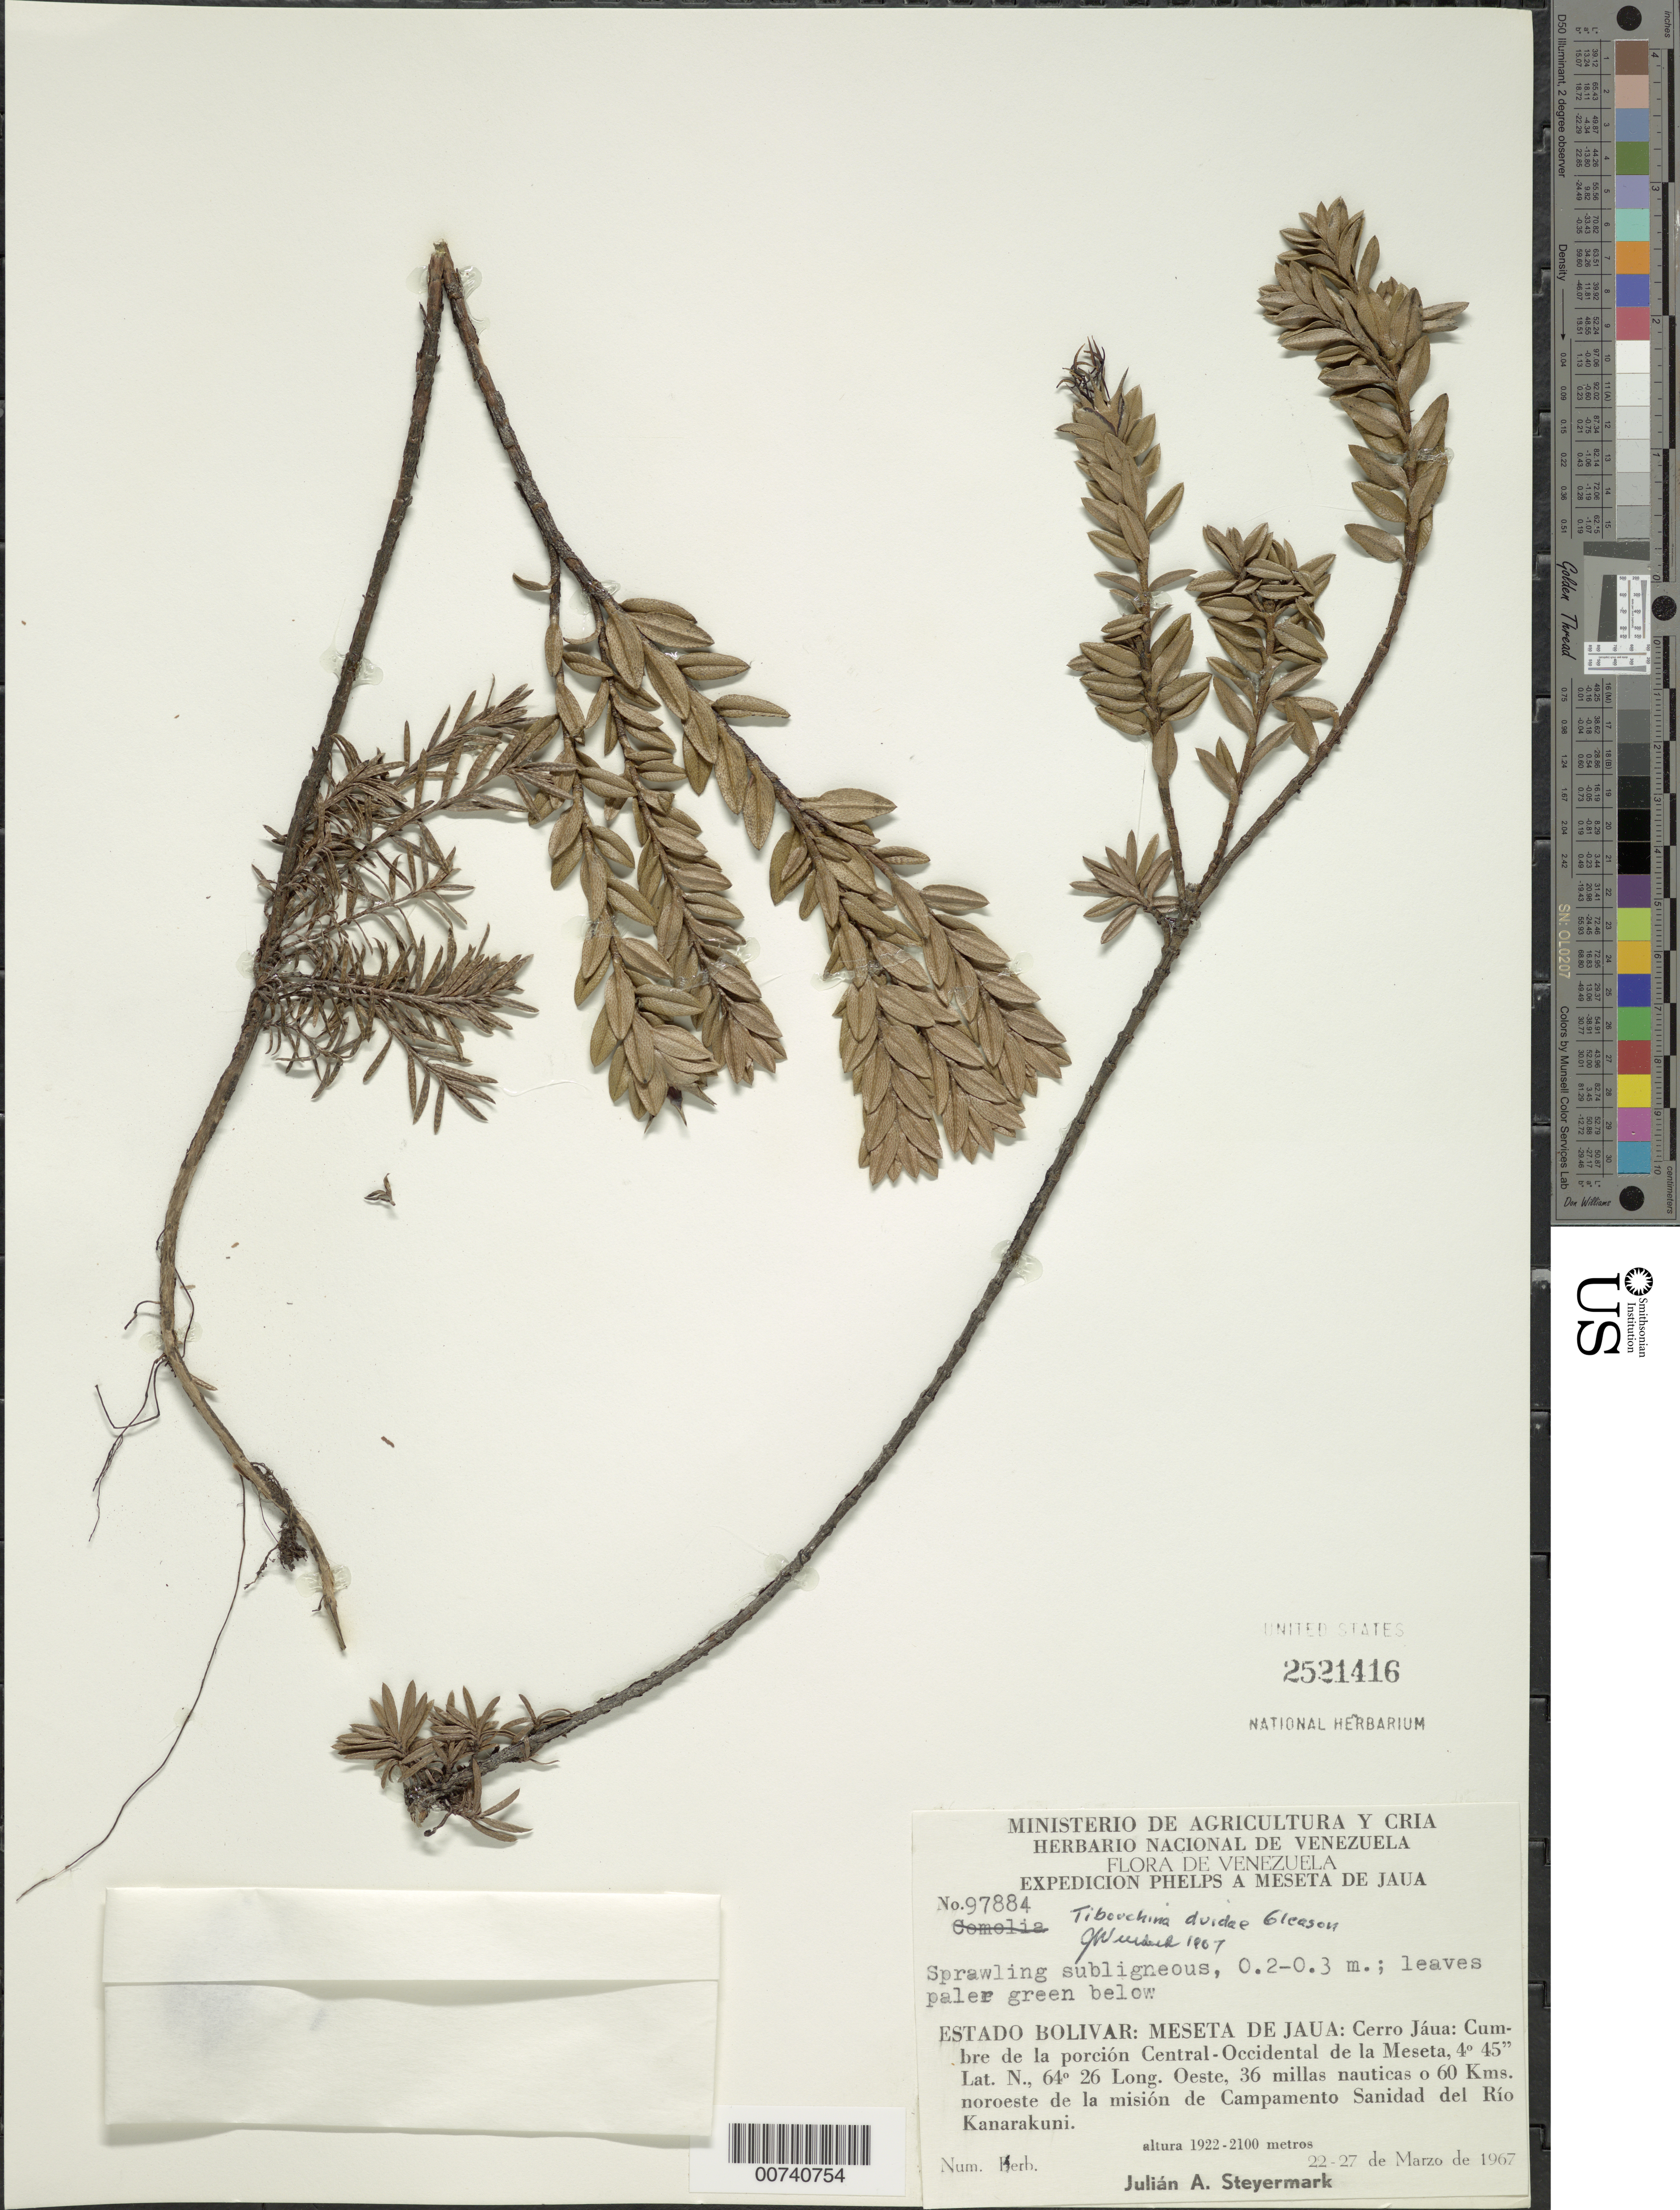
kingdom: Plantae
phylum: Tracheophyta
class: Magnoliopsida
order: Myrtales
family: Melastomataceae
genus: Tibouchina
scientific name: Tibouchina duidae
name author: Gleason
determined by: Wurdack, John J., (US), US (UNITED STATES)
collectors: J. Steyermark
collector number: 97884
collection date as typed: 22-Mar-67 to 27-Mar-67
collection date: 1967-03-22/1967-03-27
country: Venezuela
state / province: Bolívar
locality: Meseta del Jaua: Cerro Jáua, cumbre de la porcion Central-Occidental de la Meseta, 36 millas nauticas o 60 km NO de la mision de Campamento Sanidad del Río Kanarakuni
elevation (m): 1922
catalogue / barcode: US 2521416